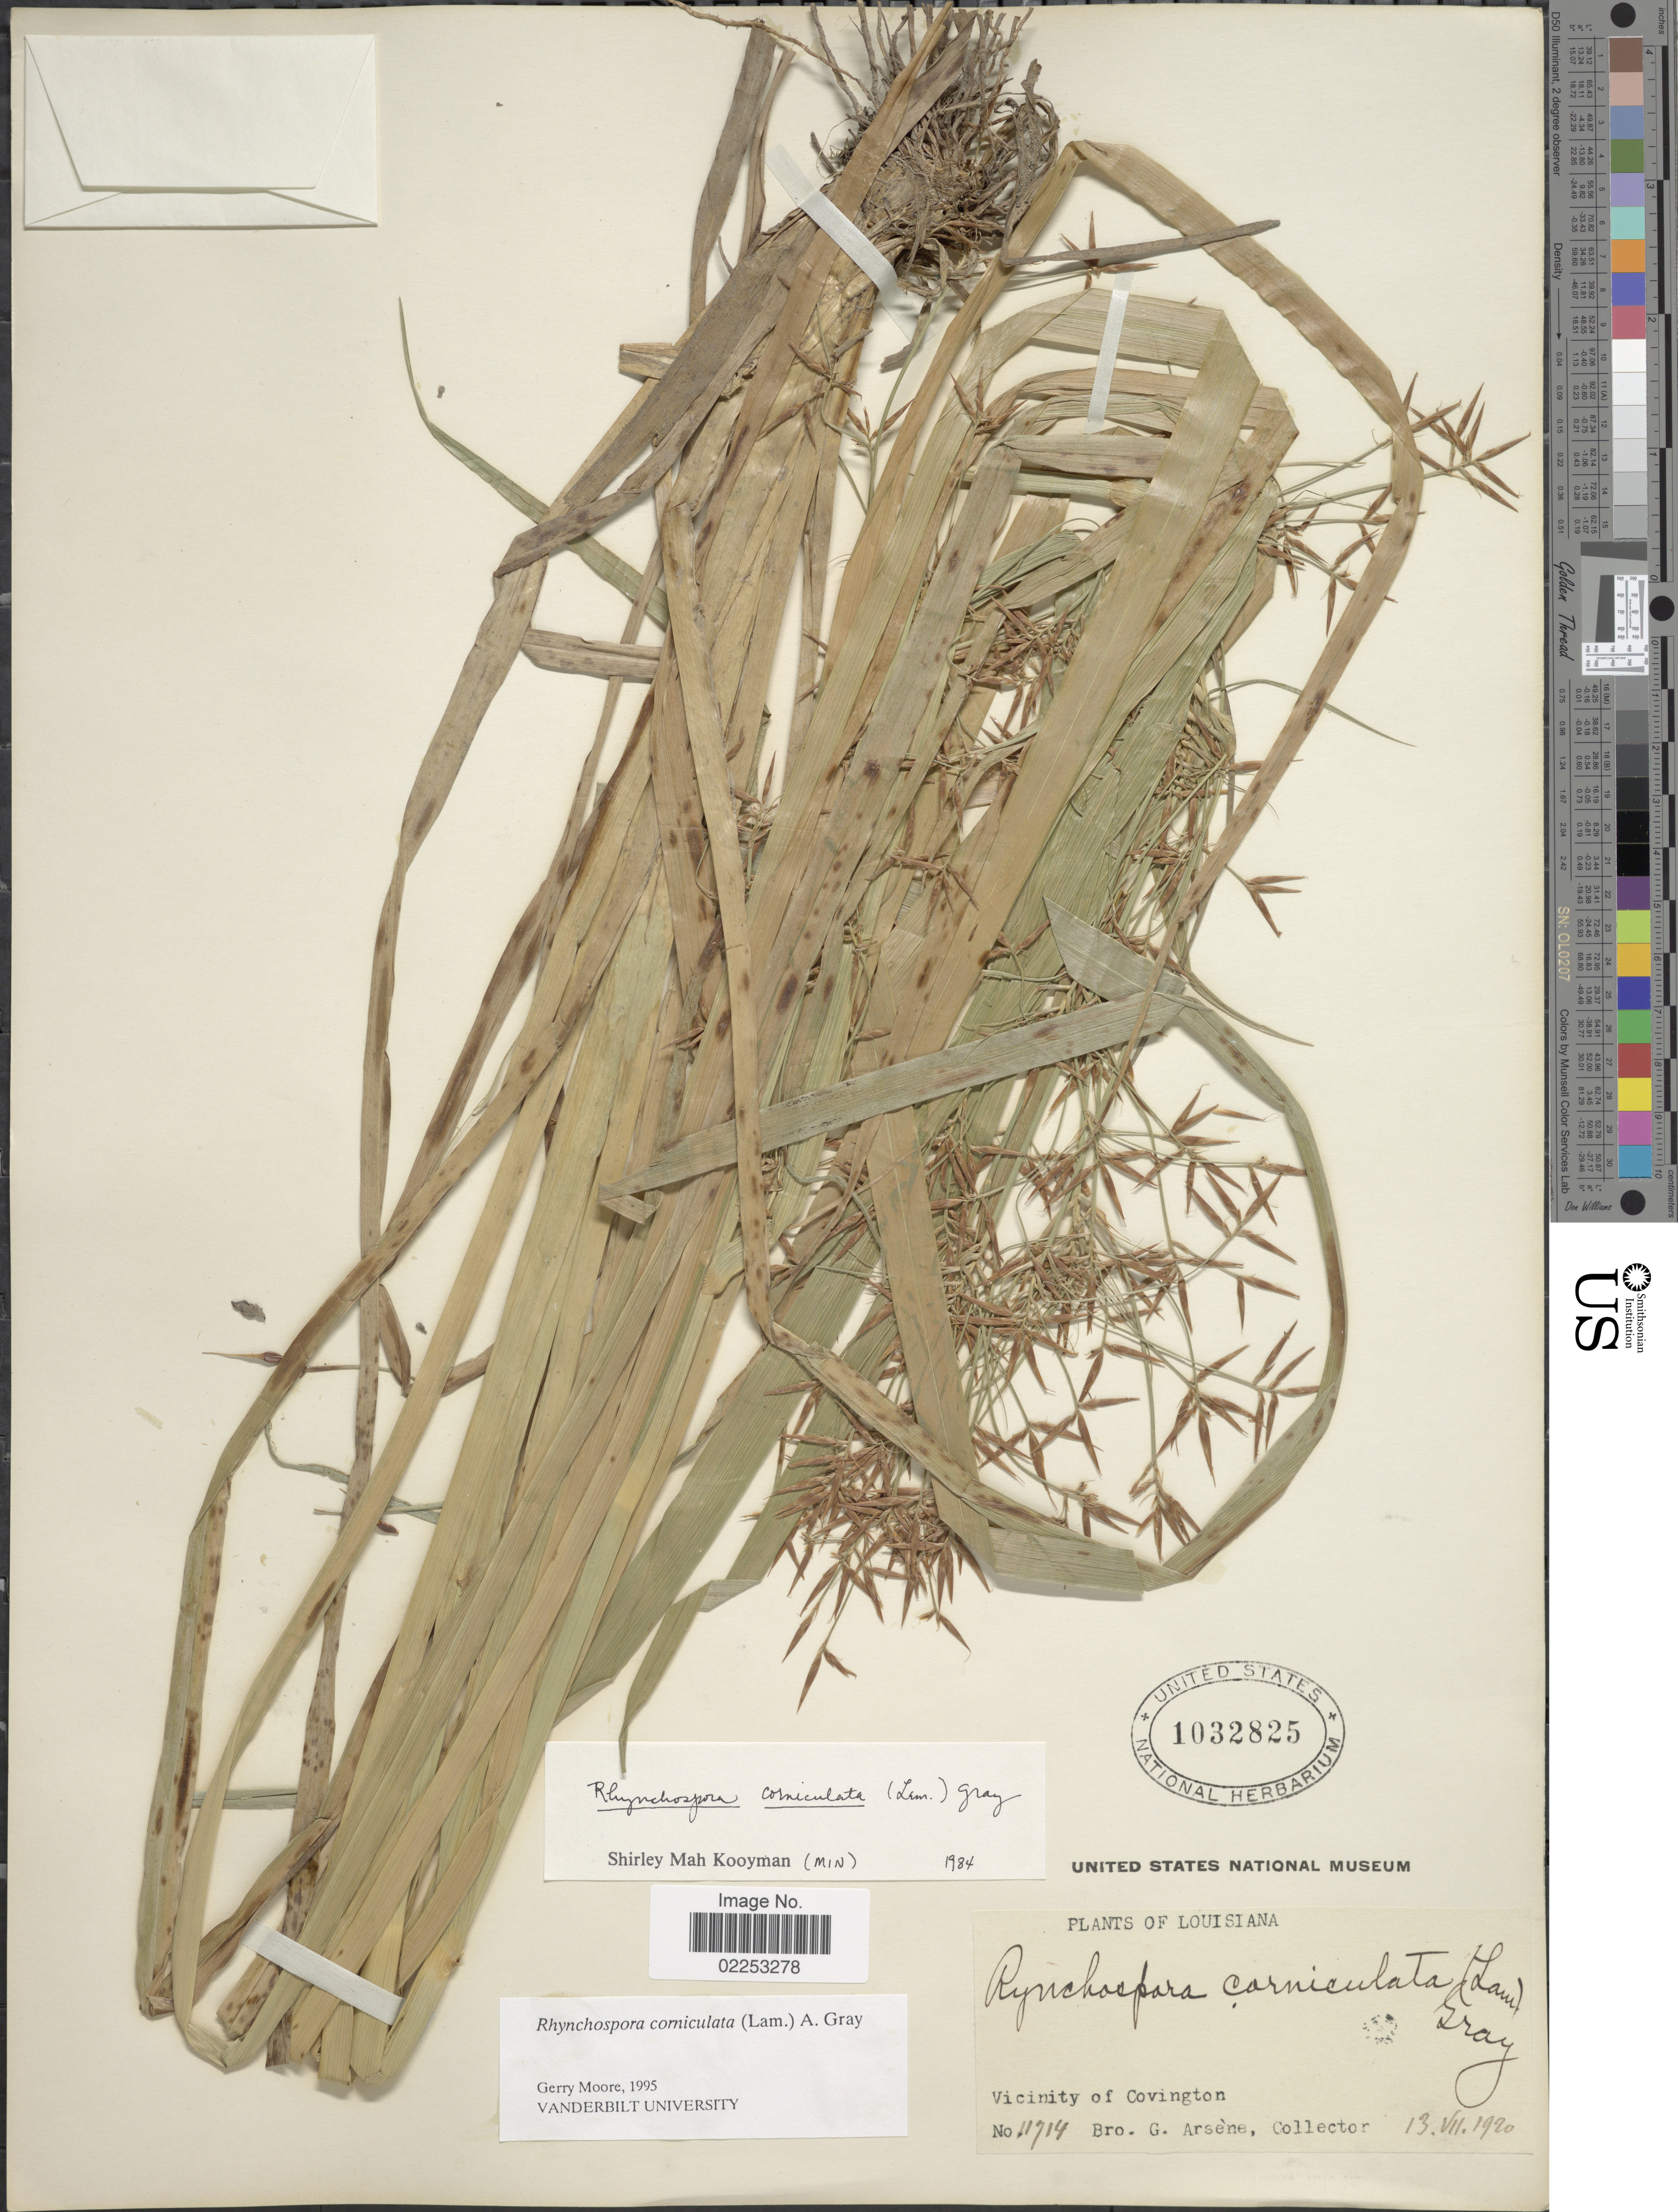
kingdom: Plantae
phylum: Tracheophyta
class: Liliopsida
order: Poales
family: Cyperaceae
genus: Rhynchospora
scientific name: Rhynchospora corniculata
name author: (Lam.) A. Gray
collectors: Bro. G. Arsène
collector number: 11714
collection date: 1920-07-13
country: United States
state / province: Louisiana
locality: Vicinity of Covington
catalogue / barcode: US 1032825